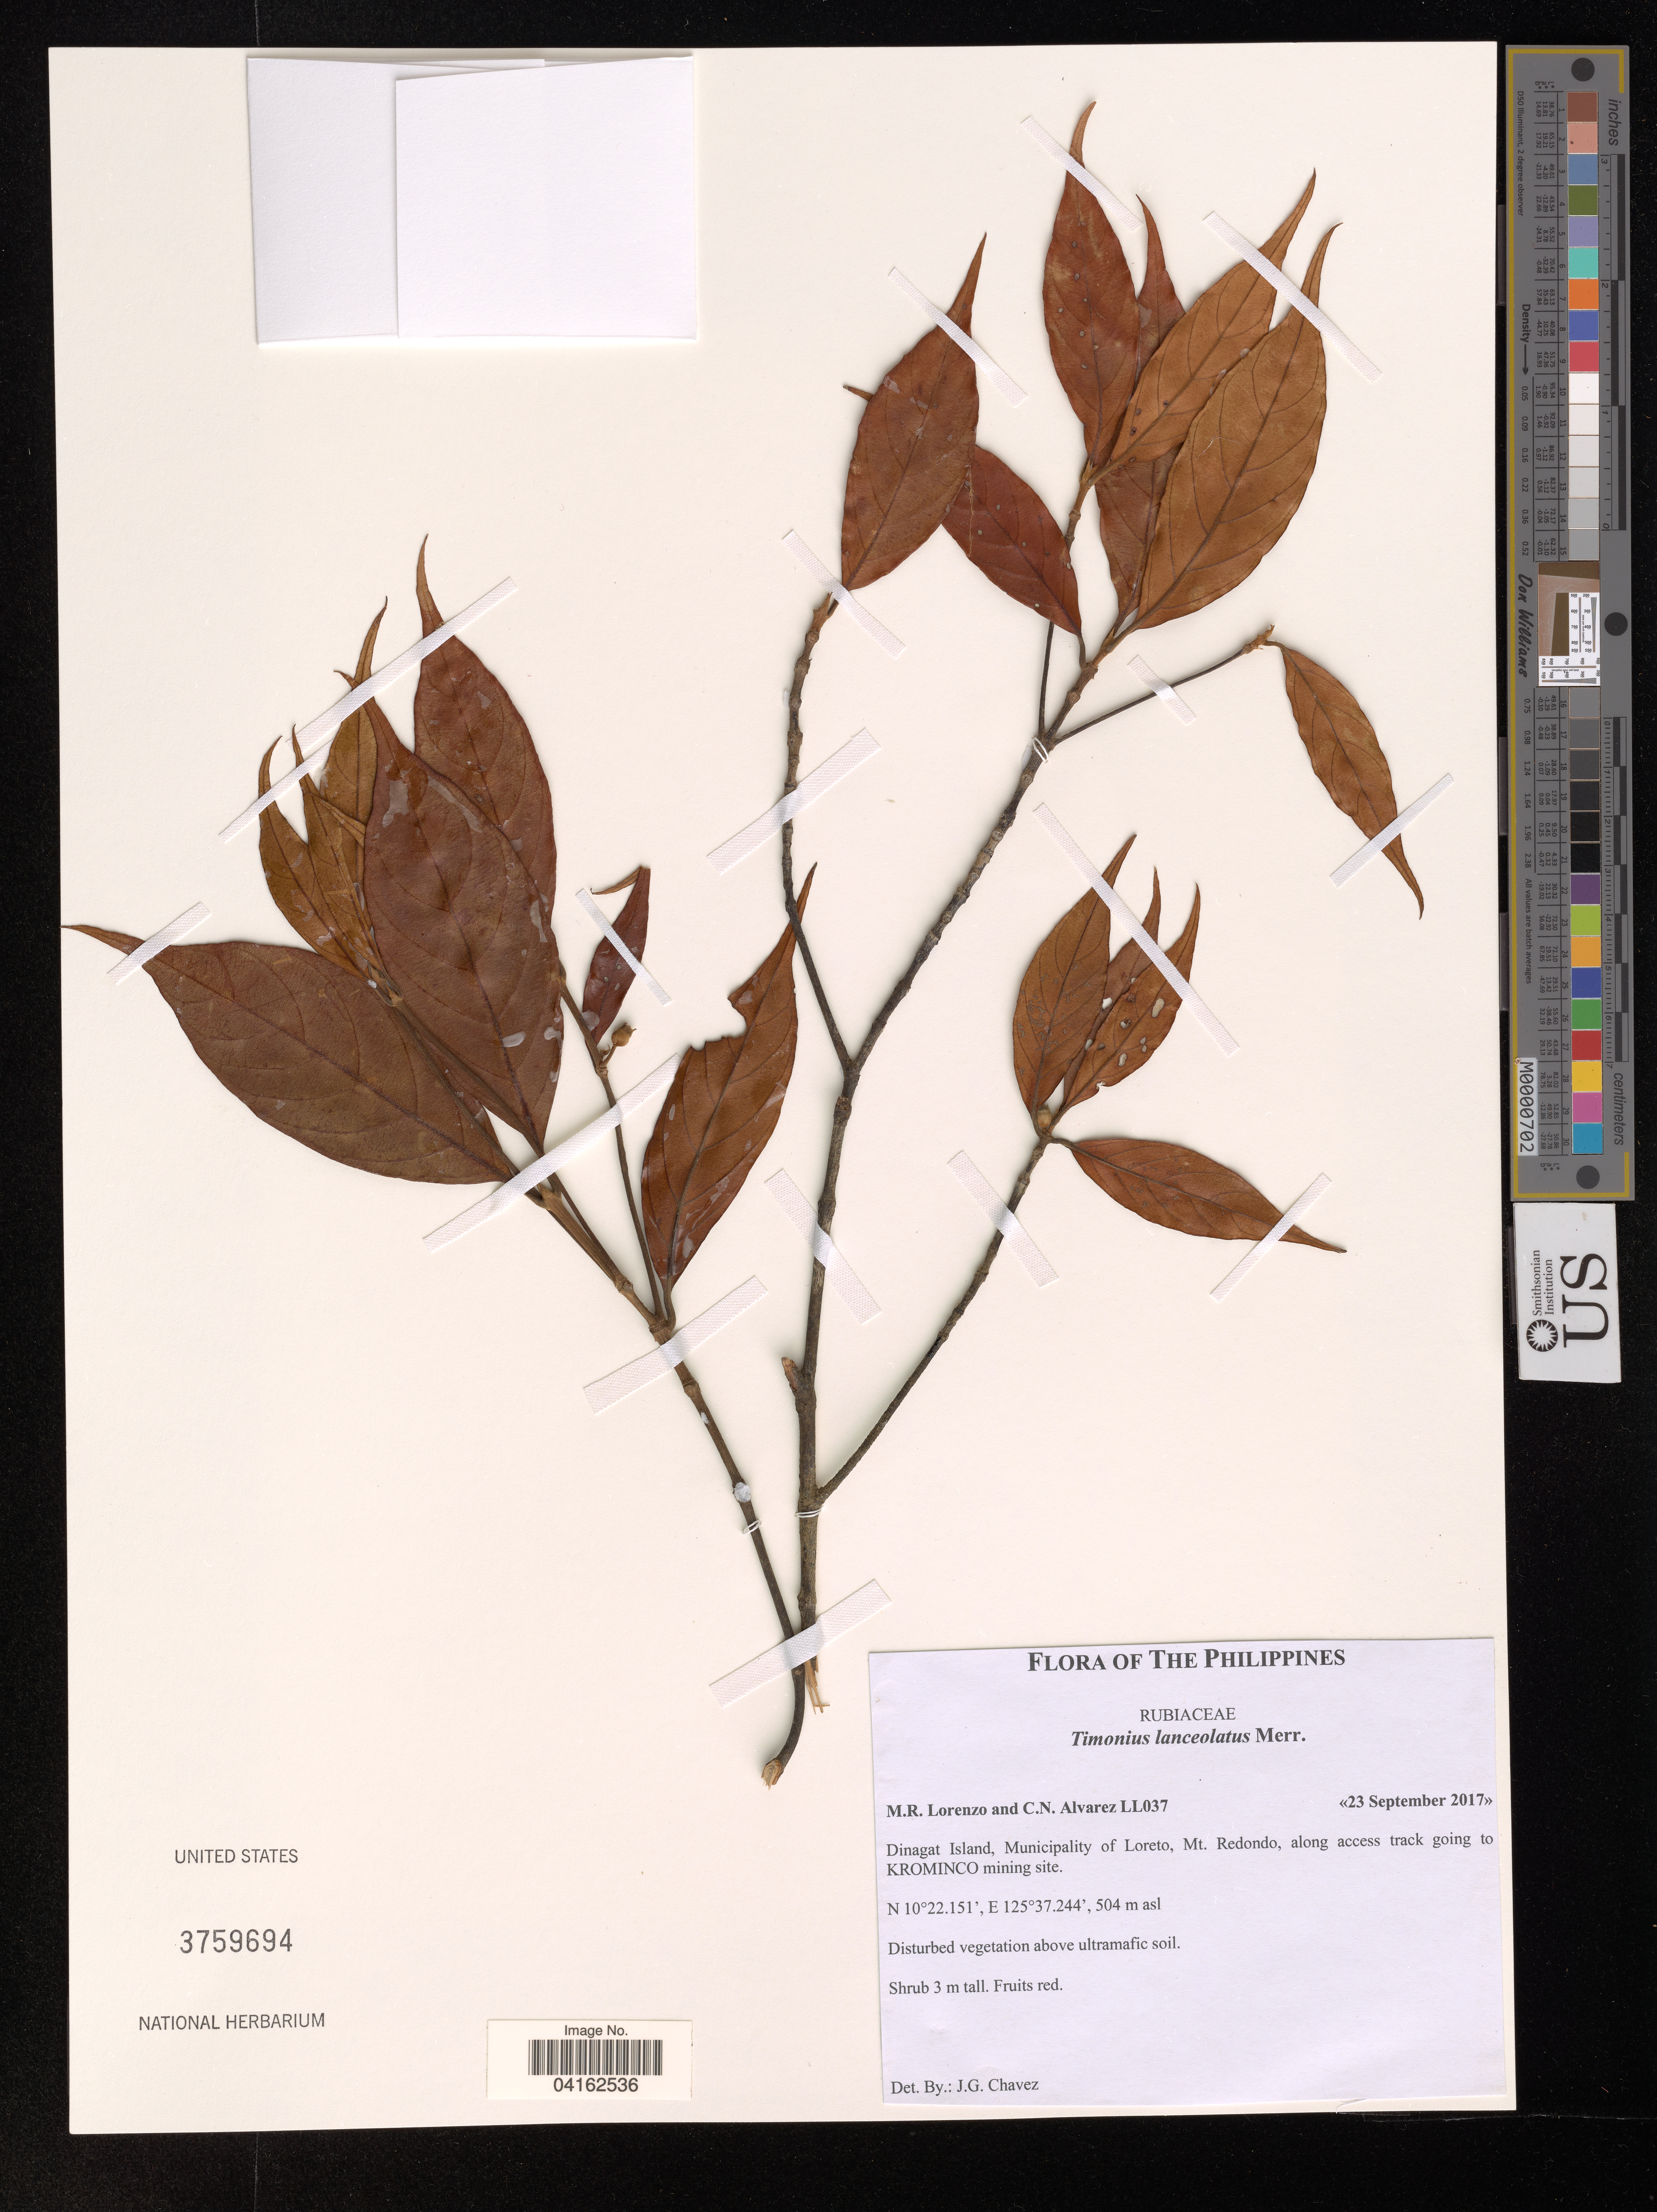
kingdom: Plantae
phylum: Tracheophyta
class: Magnoliopsida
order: Gentianales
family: Rubiaceae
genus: Timonius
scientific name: Timonius lanceolatus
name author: Merr.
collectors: M. Lorenzo & C. Alvarez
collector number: LL037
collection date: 2017-09-23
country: Philippines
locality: Dinagat Island, Municipality of Loreto, Mt. Redondo, along access track going to KROMINCO mining site.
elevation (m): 504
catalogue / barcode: US 3759694